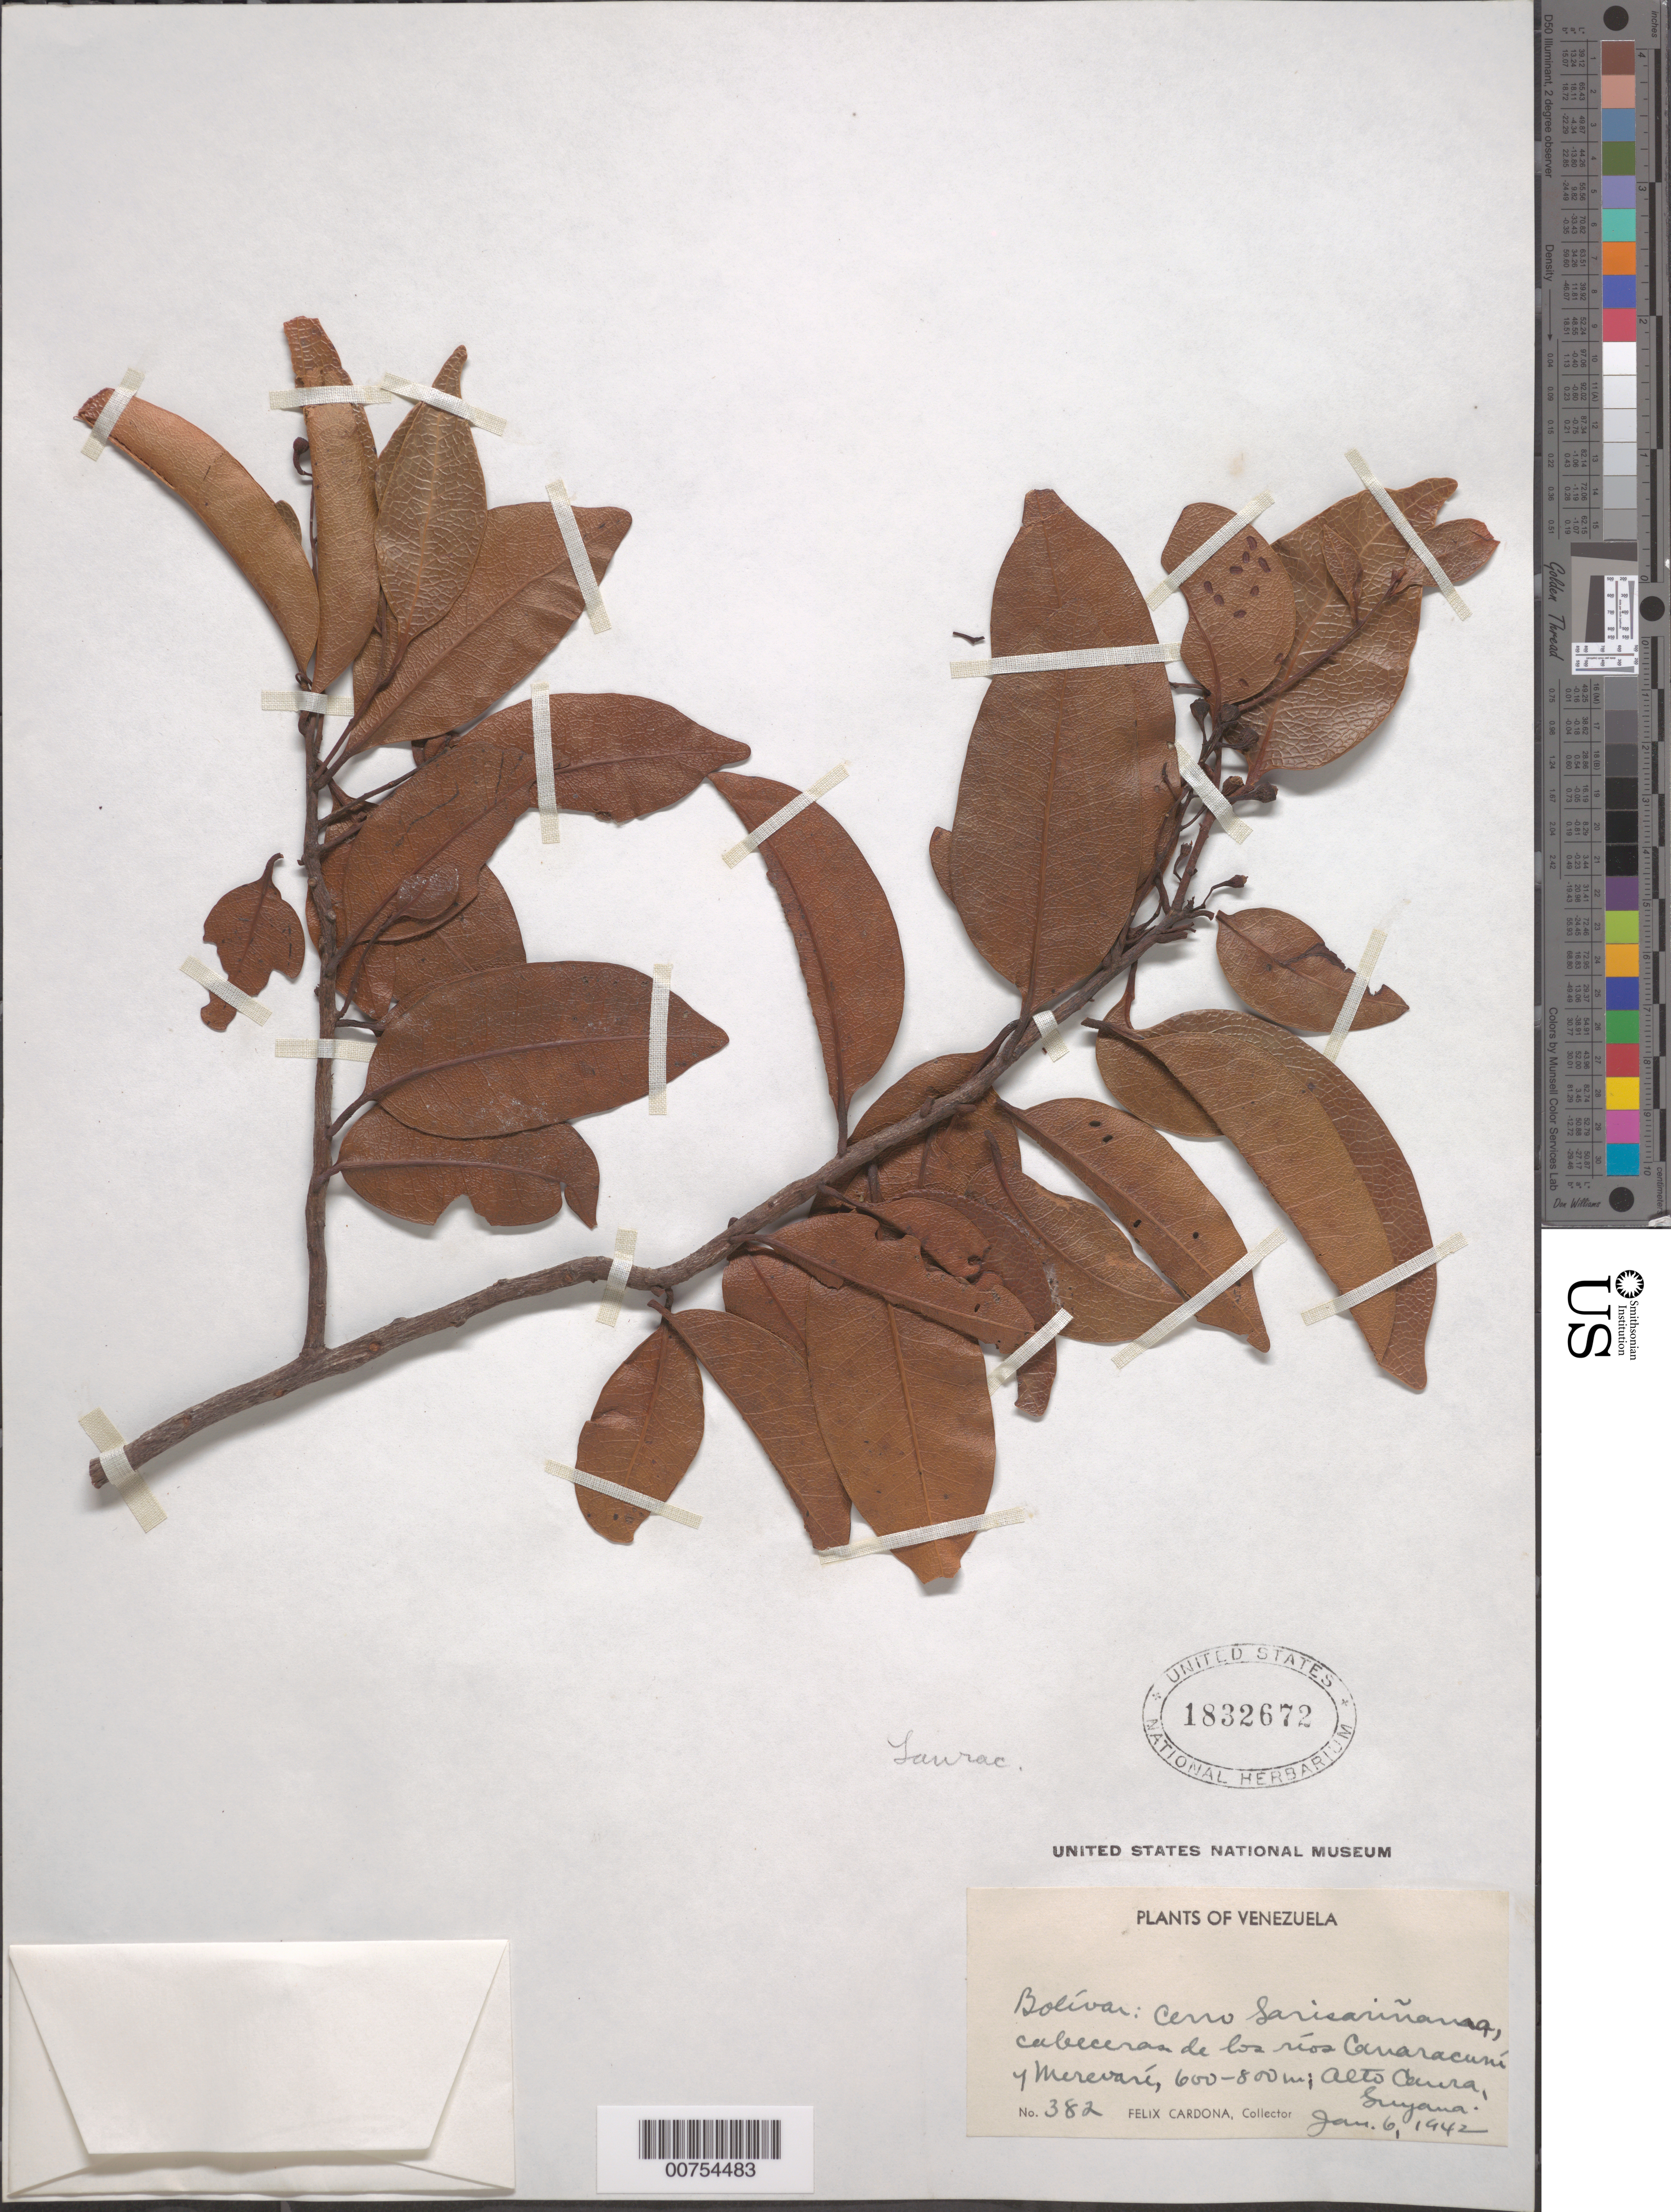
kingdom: Plantae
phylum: Tracheophyta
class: Magnoliopsida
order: Laurales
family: Lauraceae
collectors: F. Cardona Puig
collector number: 382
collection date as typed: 6-Jan-42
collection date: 1942-01-06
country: Venezuela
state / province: Bolívar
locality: Cerro Sarisariñama, Ríos Canaracunú y Merevari, Alto Caura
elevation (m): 600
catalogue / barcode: US 1832672